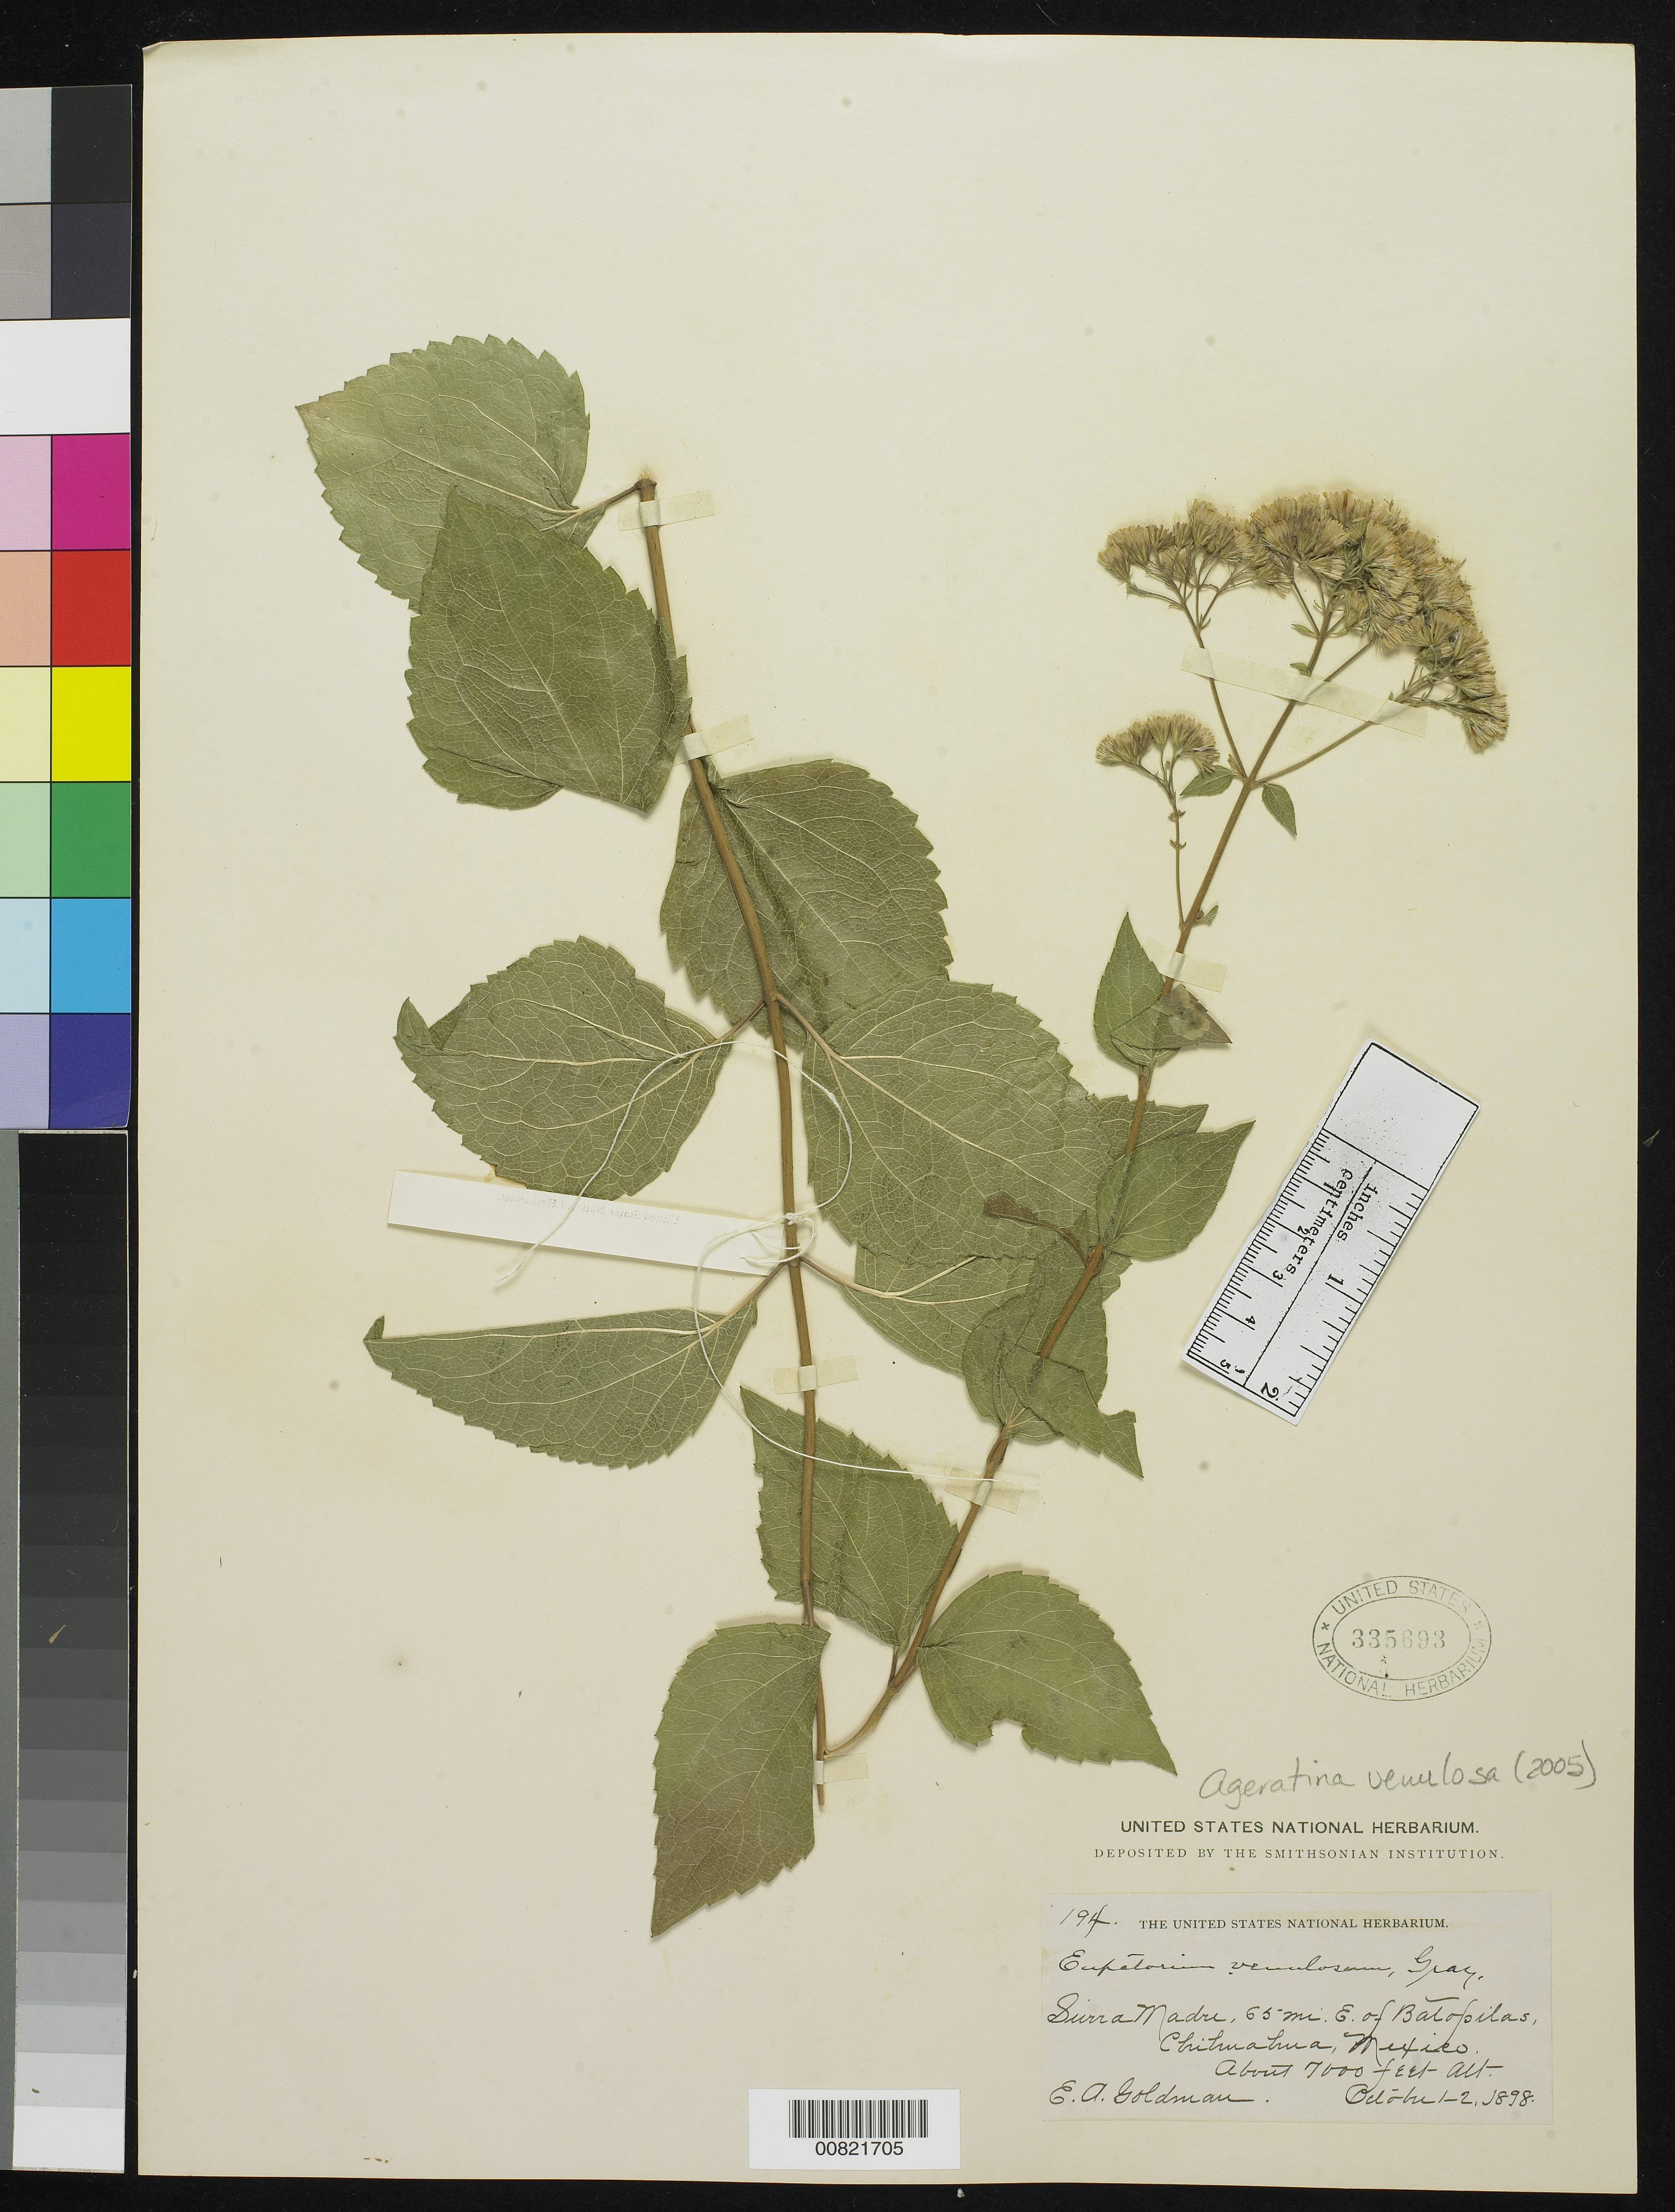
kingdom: Plantae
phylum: Tracheophyta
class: Magnoliopsida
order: Asterales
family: Asteraceae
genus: Ageratina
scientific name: Ageratina venulosa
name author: (A. Gray) R.M. King & H. Rob.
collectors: E. A. Goldman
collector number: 194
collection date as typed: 01 Oct 1898 to 02 Oct 1898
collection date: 1898-10-01/1898-10-02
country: Mexico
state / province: Chihuahua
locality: Sierra Madre, 65 mi. E of Batopilas, Chihuahua.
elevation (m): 2134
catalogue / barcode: US 335693